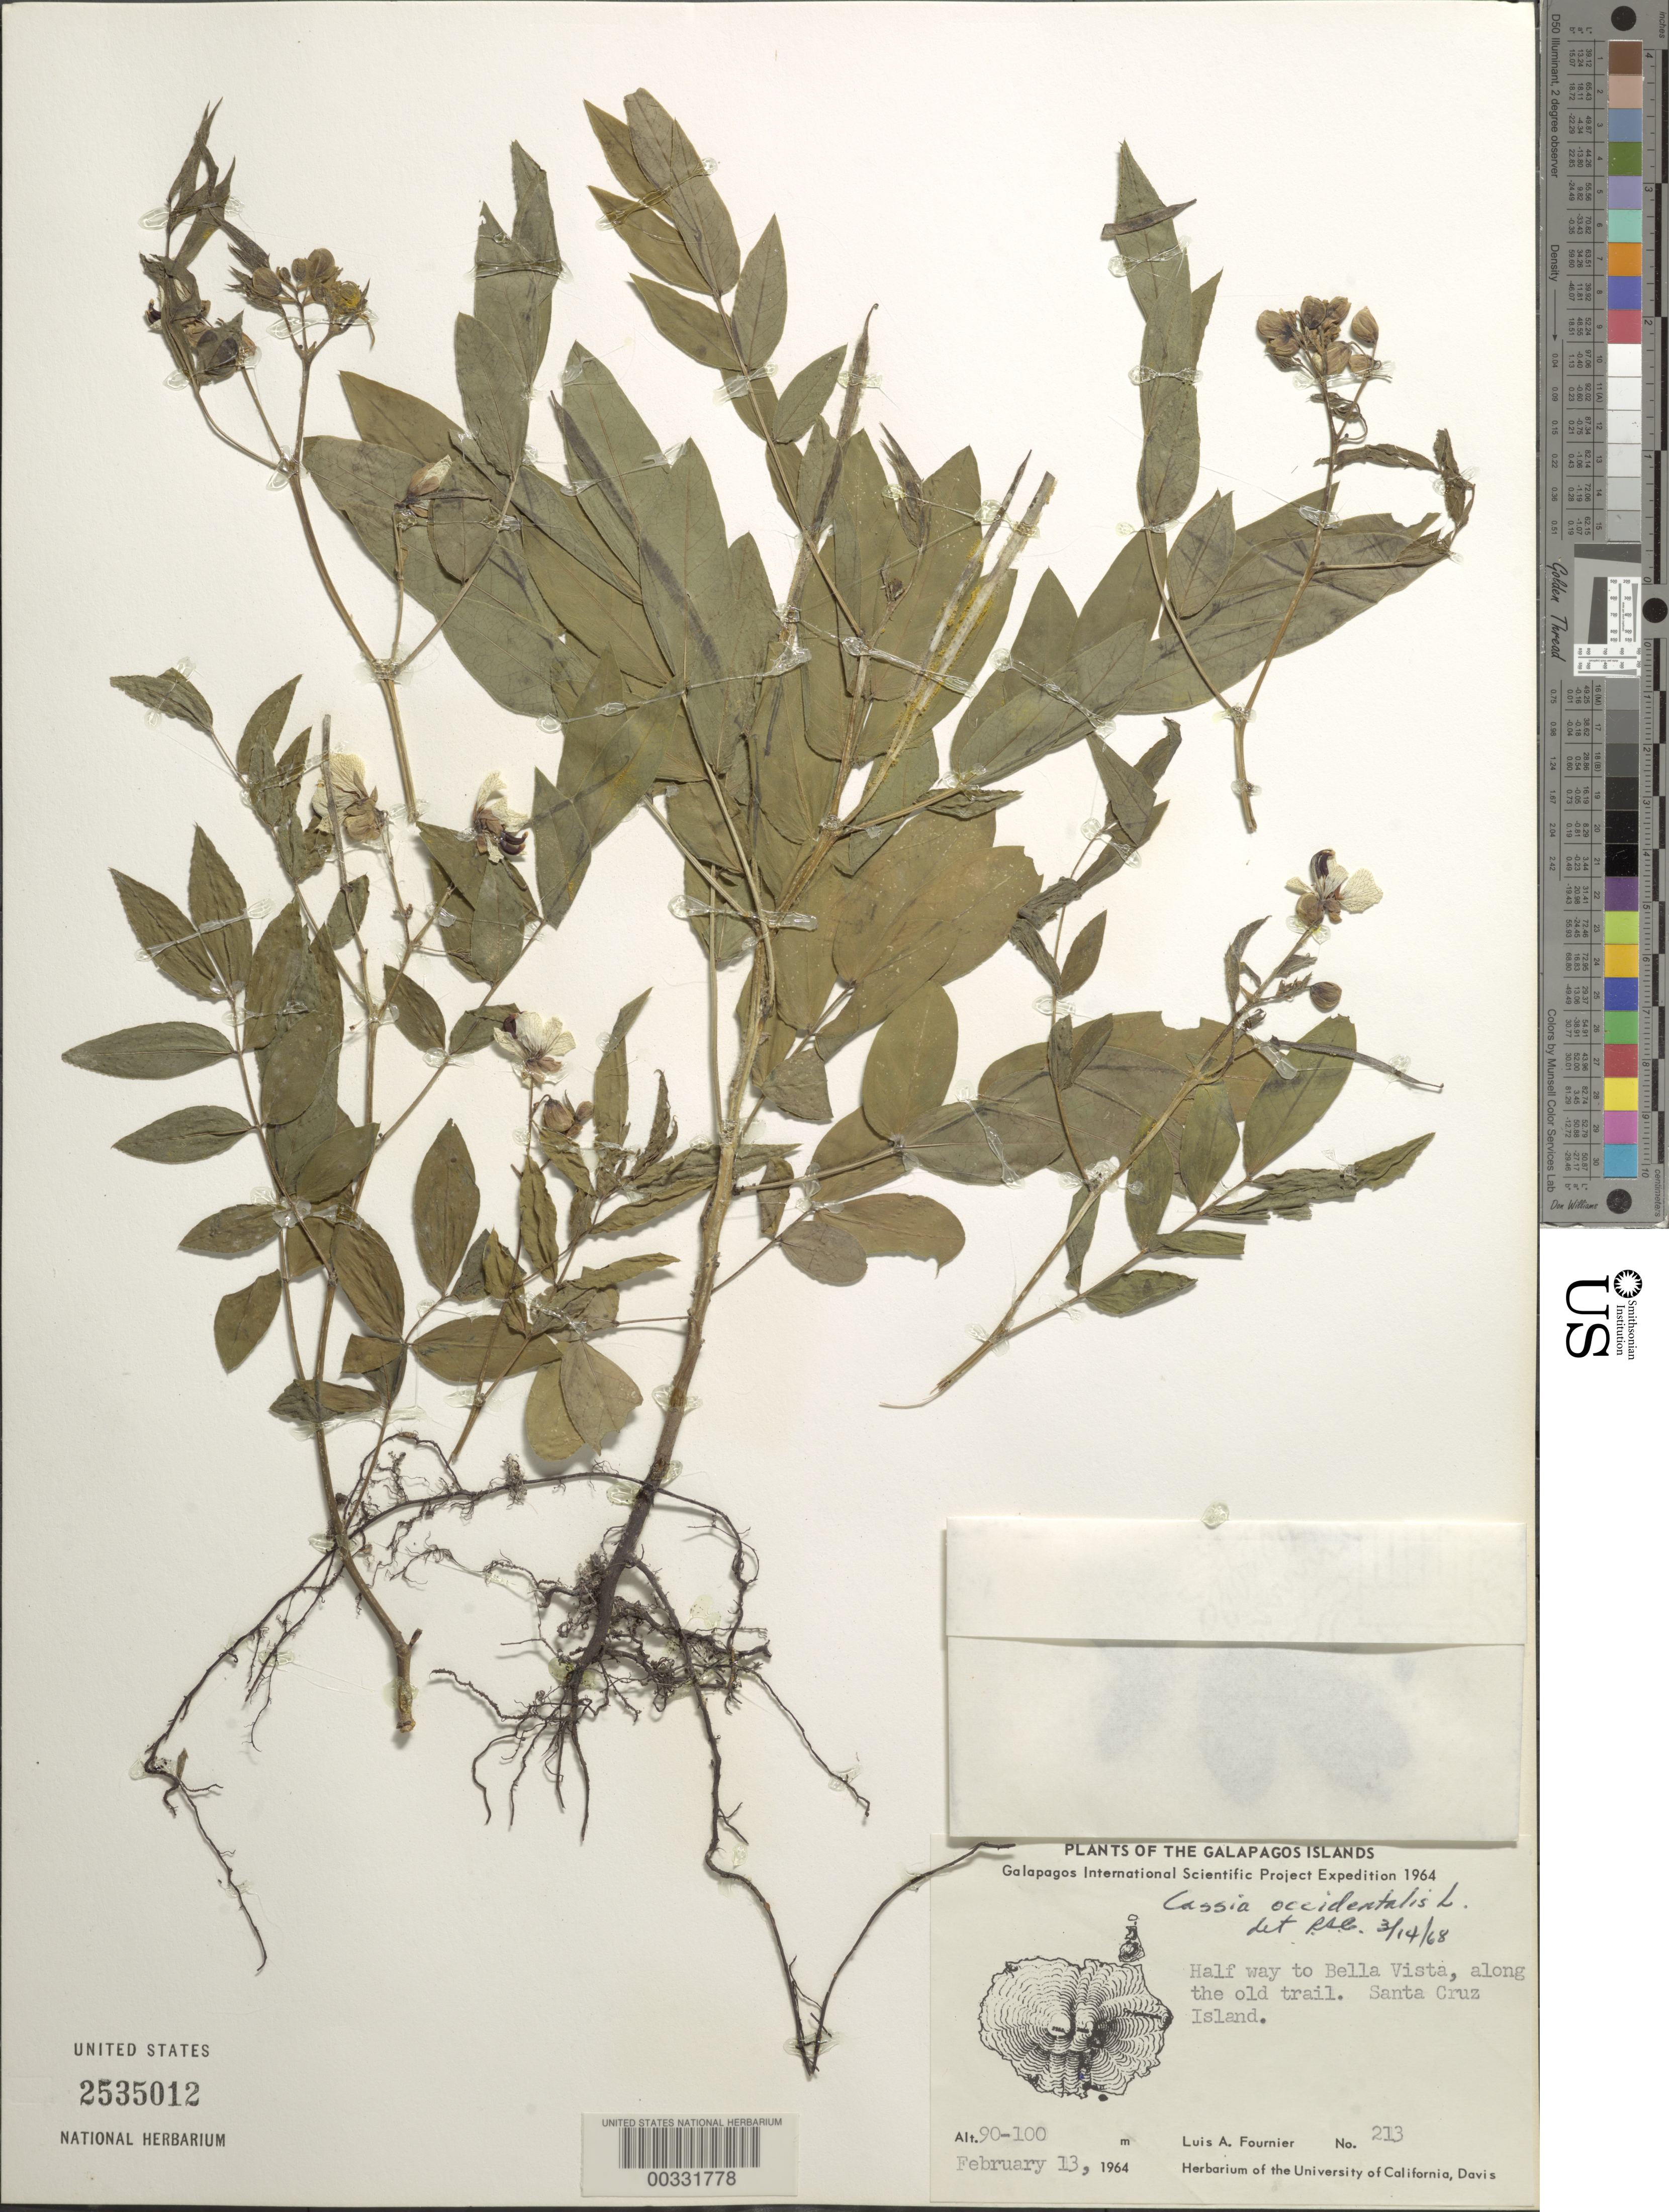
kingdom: Plantae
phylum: Tracheophyta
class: Magnoliopsida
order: Fabales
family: Fabaceae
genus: Senna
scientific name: Senna occidentalis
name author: (L.) Link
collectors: L. A. Fournier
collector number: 213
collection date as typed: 13 Feb 1964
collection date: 1964-02-13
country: Ecuador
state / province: Colón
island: Santa Cruz [Indefatigable, Chaves]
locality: Half way to Bella Vista, along old Trail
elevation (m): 90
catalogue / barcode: US 2535012